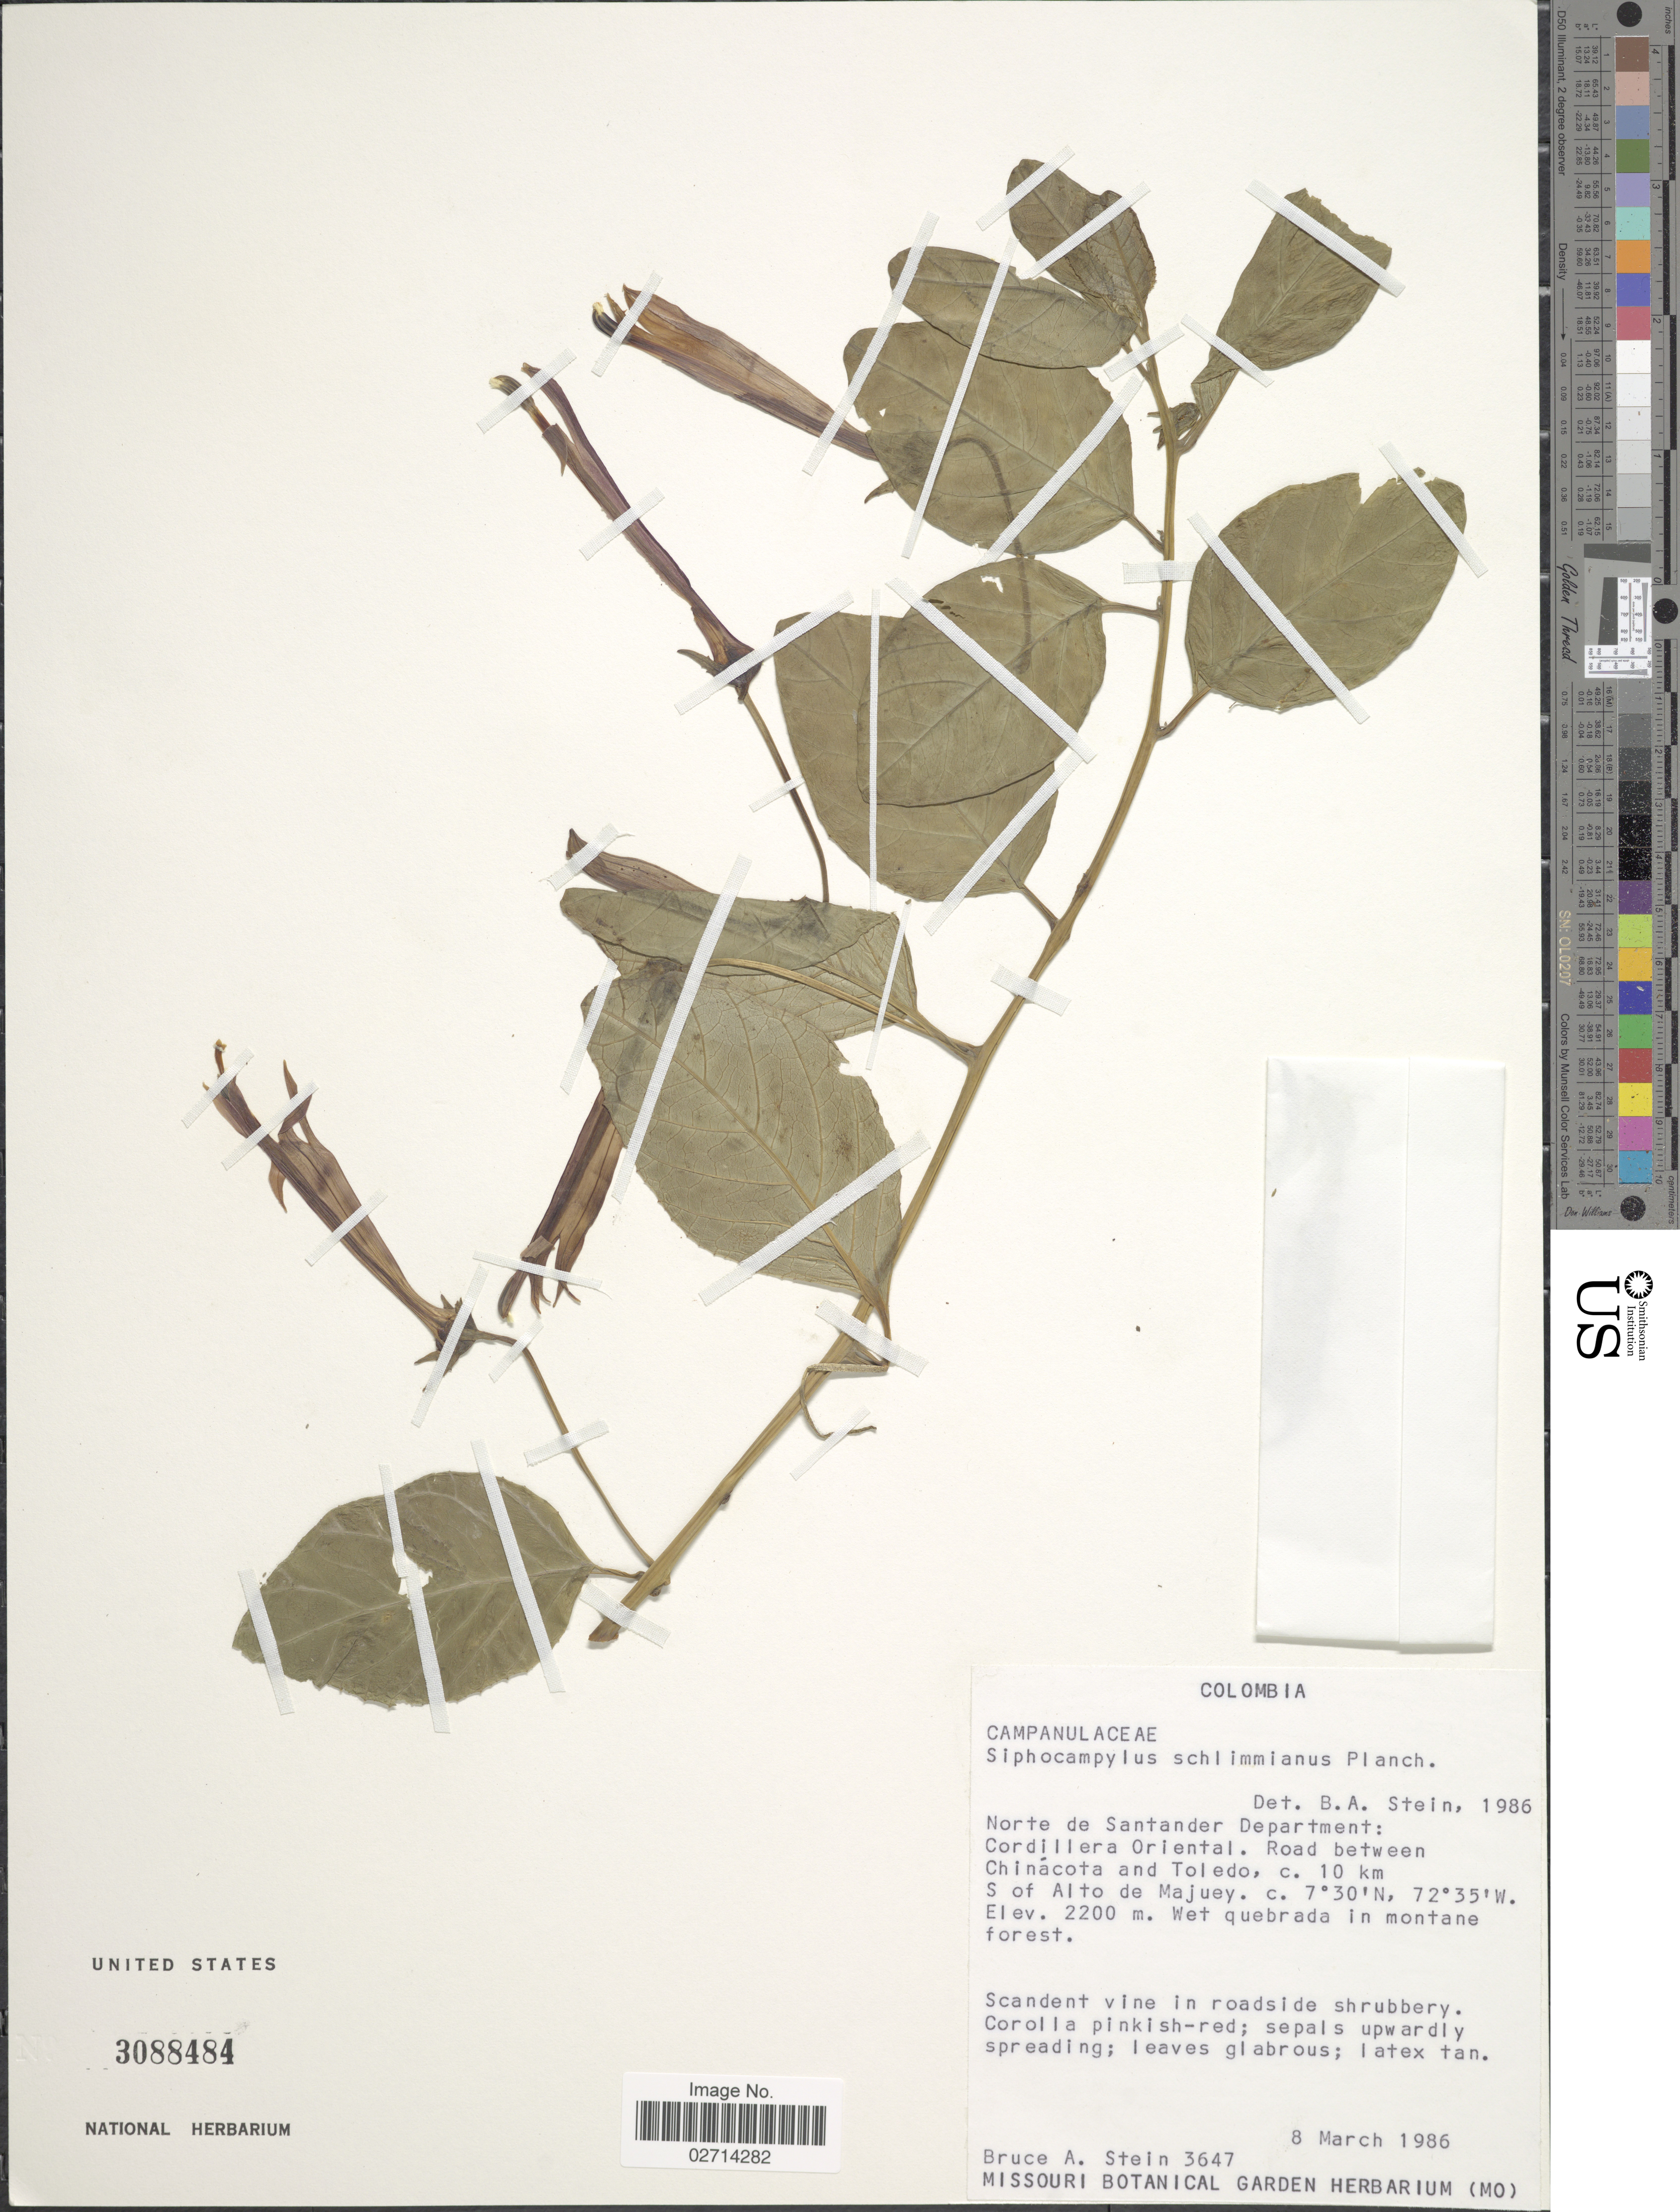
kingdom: Plantae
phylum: Tracheophyta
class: Magnoliopsida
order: Asterales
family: Campanulaceae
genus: Siphocampylus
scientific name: Siphocampylus schlimianus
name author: Planch.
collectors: B. A. Stein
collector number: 3647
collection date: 1986-03-08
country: Colombia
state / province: Norte de Santander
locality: Cordillera Oriental, road between Chinacota and Toledo, c. 10 km S of Alto de Majuey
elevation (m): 2200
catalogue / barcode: US 3088484